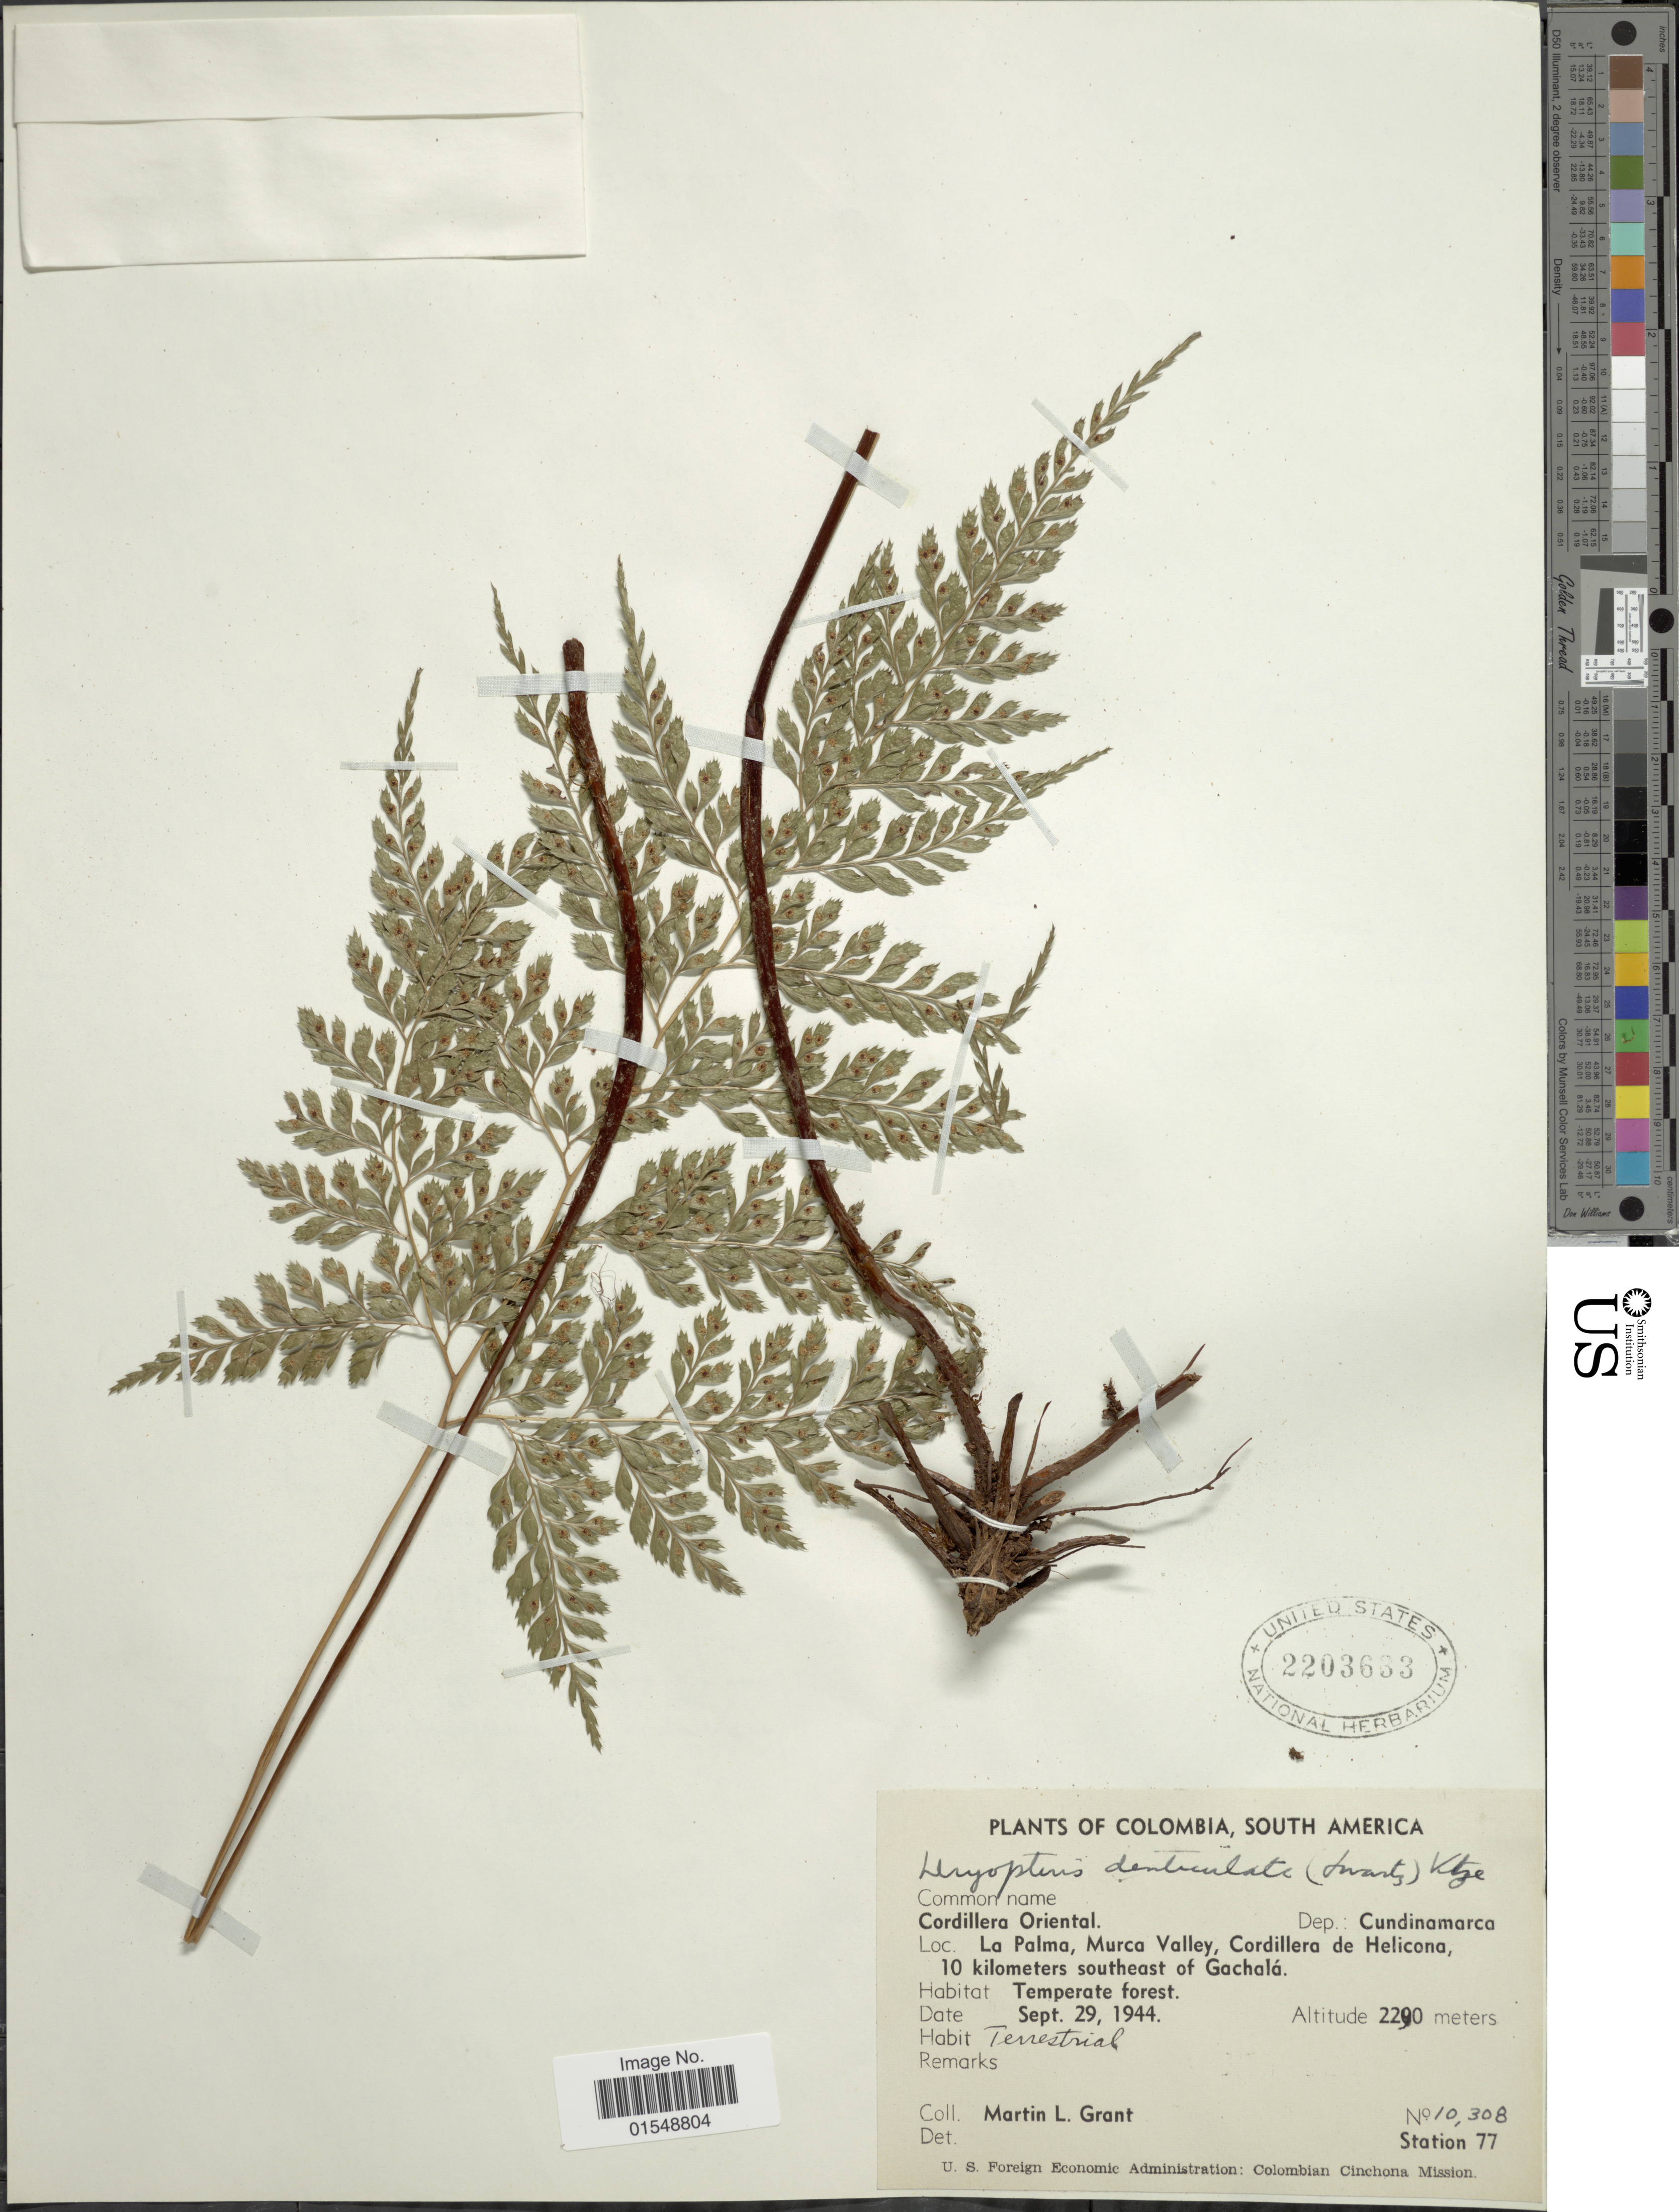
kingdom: Plantae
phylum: Tracheophyta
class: Polypodiopsida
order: Polypodiales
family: Dryopteridaceae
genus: Arachniodes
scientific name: Arachniodes denticulata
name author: (Sw.) Ching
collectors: M. L. Grant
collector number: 10308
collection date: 1944-09-29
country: Colombia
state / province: Cundinamarca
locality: South America, Cordillera Oriental, La Palma, Murca Valley, Cordillera de Helicona, 10 kilomters southeast of Gachalá, station 77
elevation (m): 2290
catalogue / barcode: US 2203633